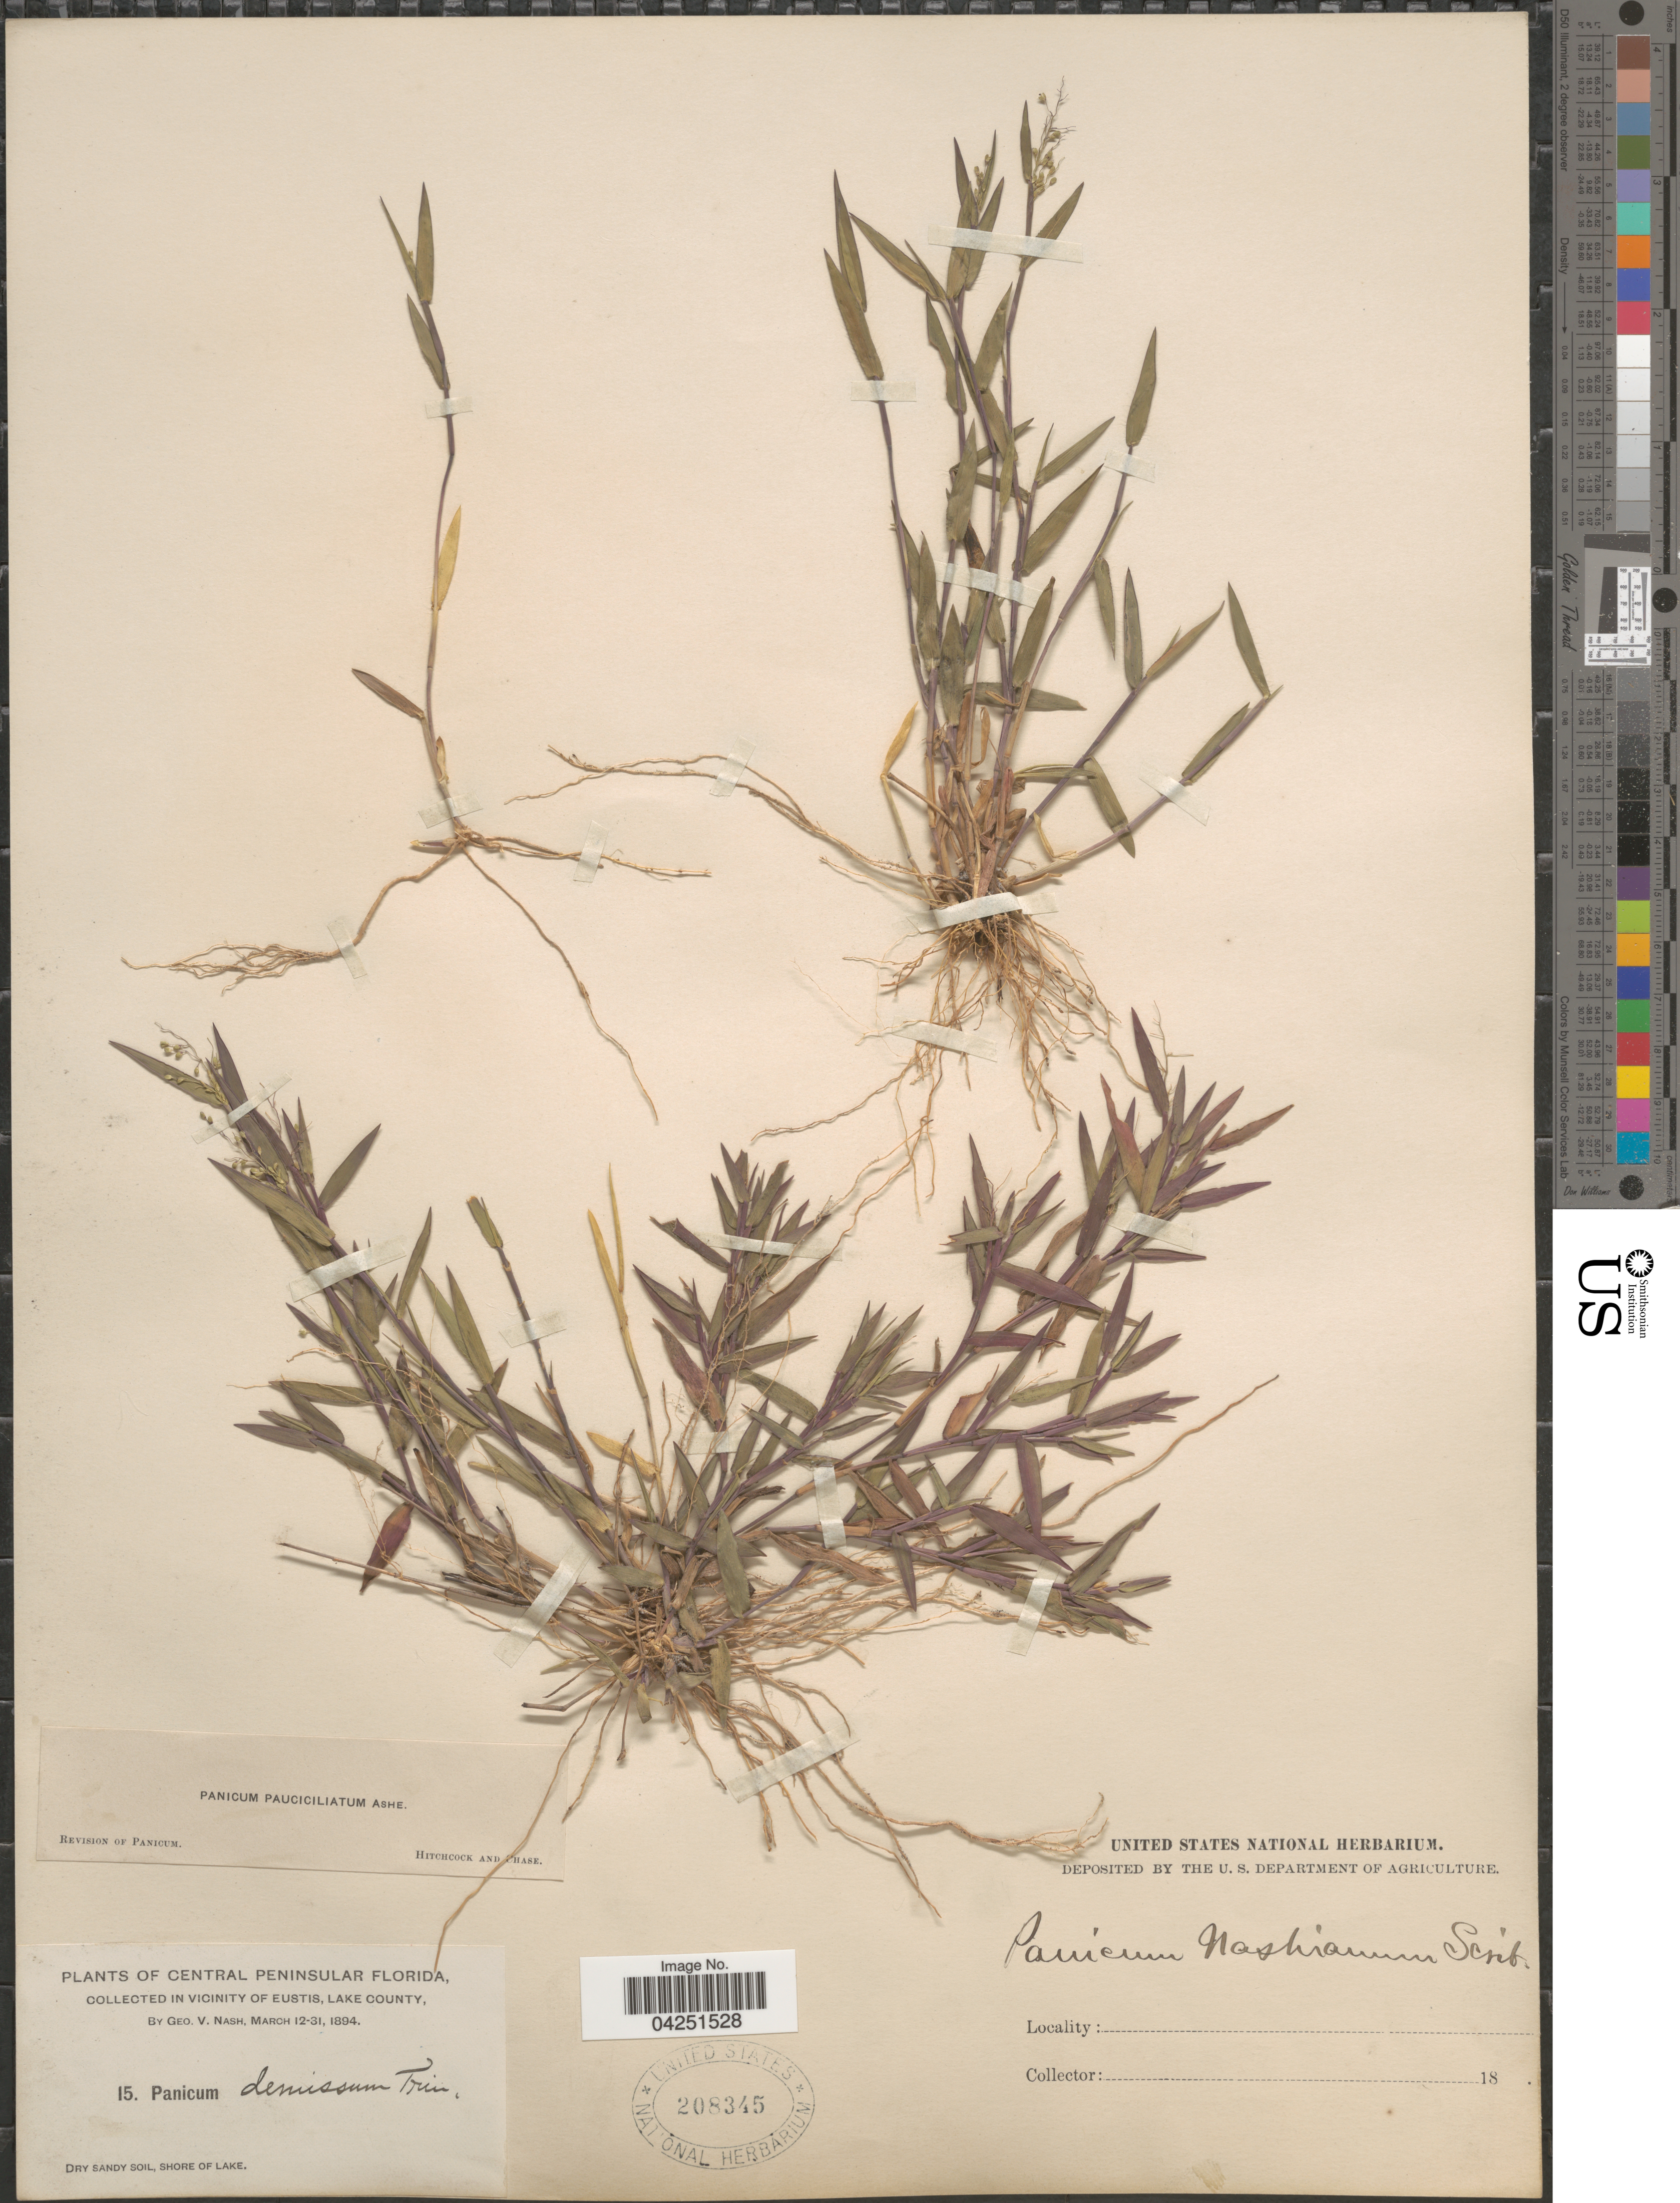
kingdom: Plantae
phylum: Tracheophyta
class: Liliopsida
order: Poales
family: Poaceae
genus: Dichanthelium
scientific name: Dichanthelium acuminatum var. acuminatum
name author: (Sw.) Gould & C.A. Clark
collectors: G. V. Nash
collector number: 15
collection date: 1894-03-12/1894-03-31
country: United States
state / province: Florida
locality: Central Peninsular Florida. In Vicinity of Eustis, Lake County. Dry sandy soil, shore of lake.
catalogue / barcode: US 208345